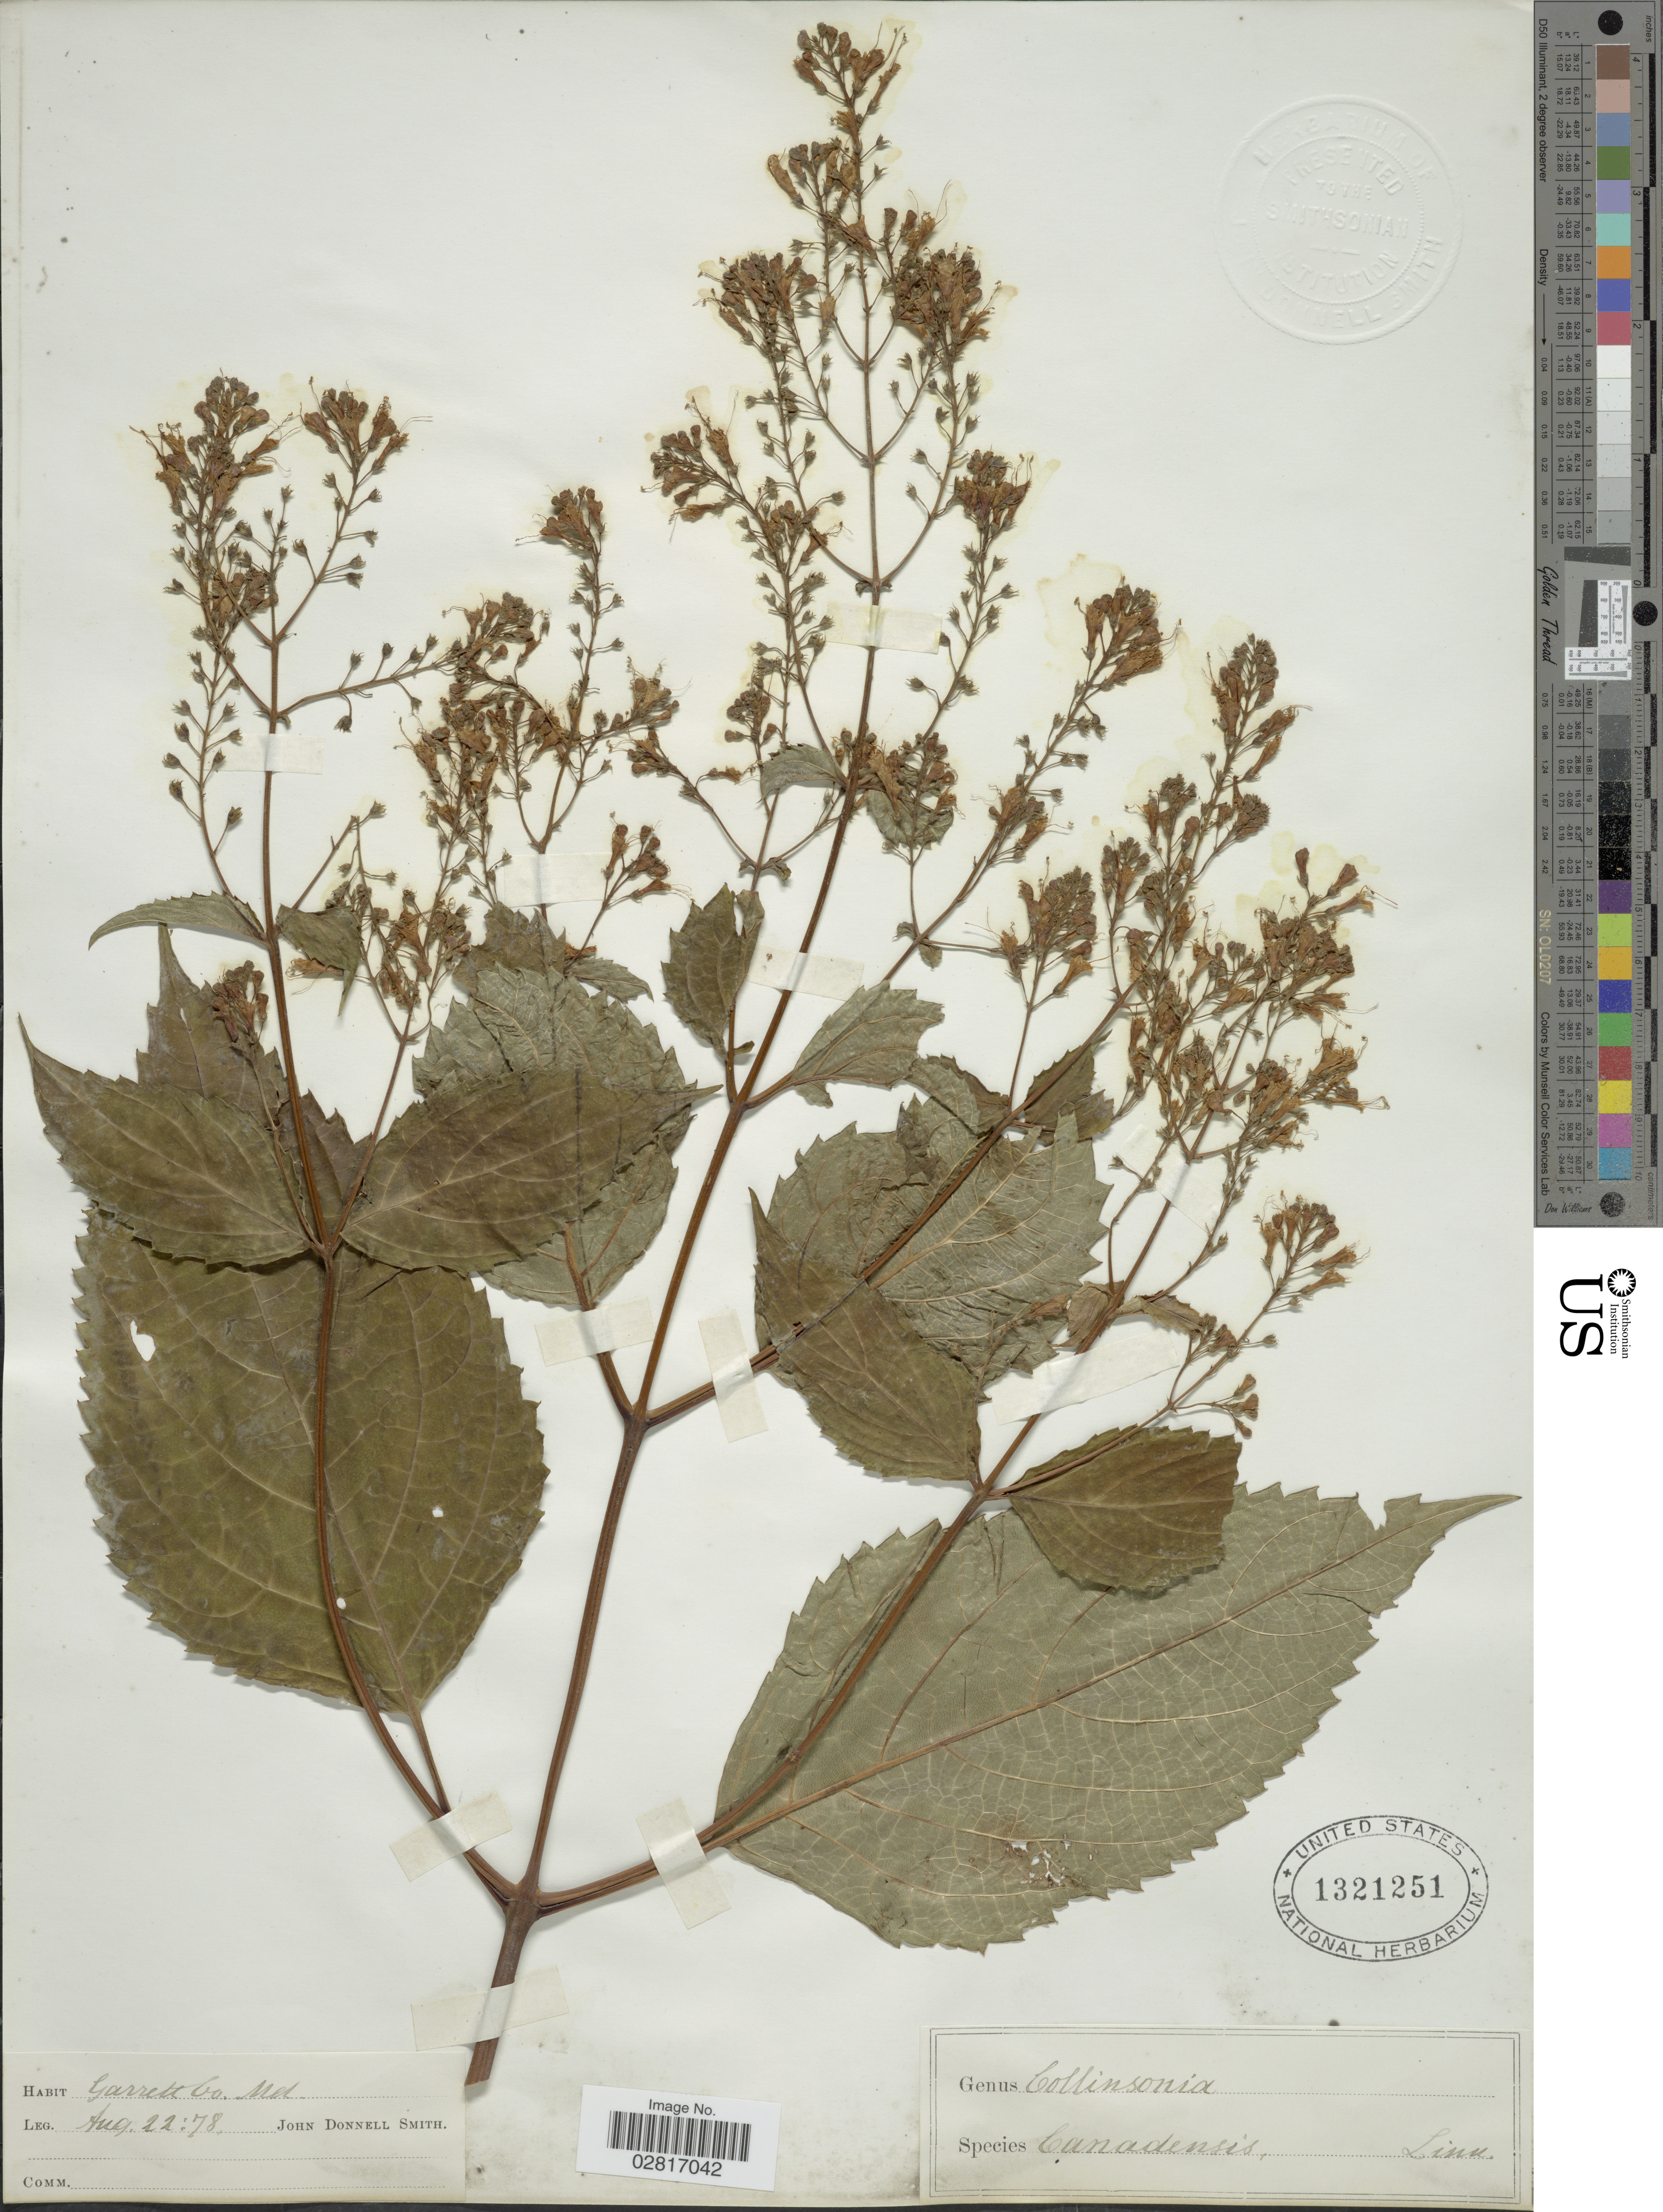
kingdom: Plantae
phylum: Tracheophyta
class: Magnoliopsida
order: Lamiales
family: Lamiaceae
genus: Collinsonia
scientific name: Collinsonia canadensis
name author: L.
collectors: J. Donnell Smith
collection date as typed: Transcribed d/m/y: 22/8/78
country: United States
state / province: Maryland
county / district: Garrett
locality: Garrett Co.,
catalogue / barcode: US 1321251